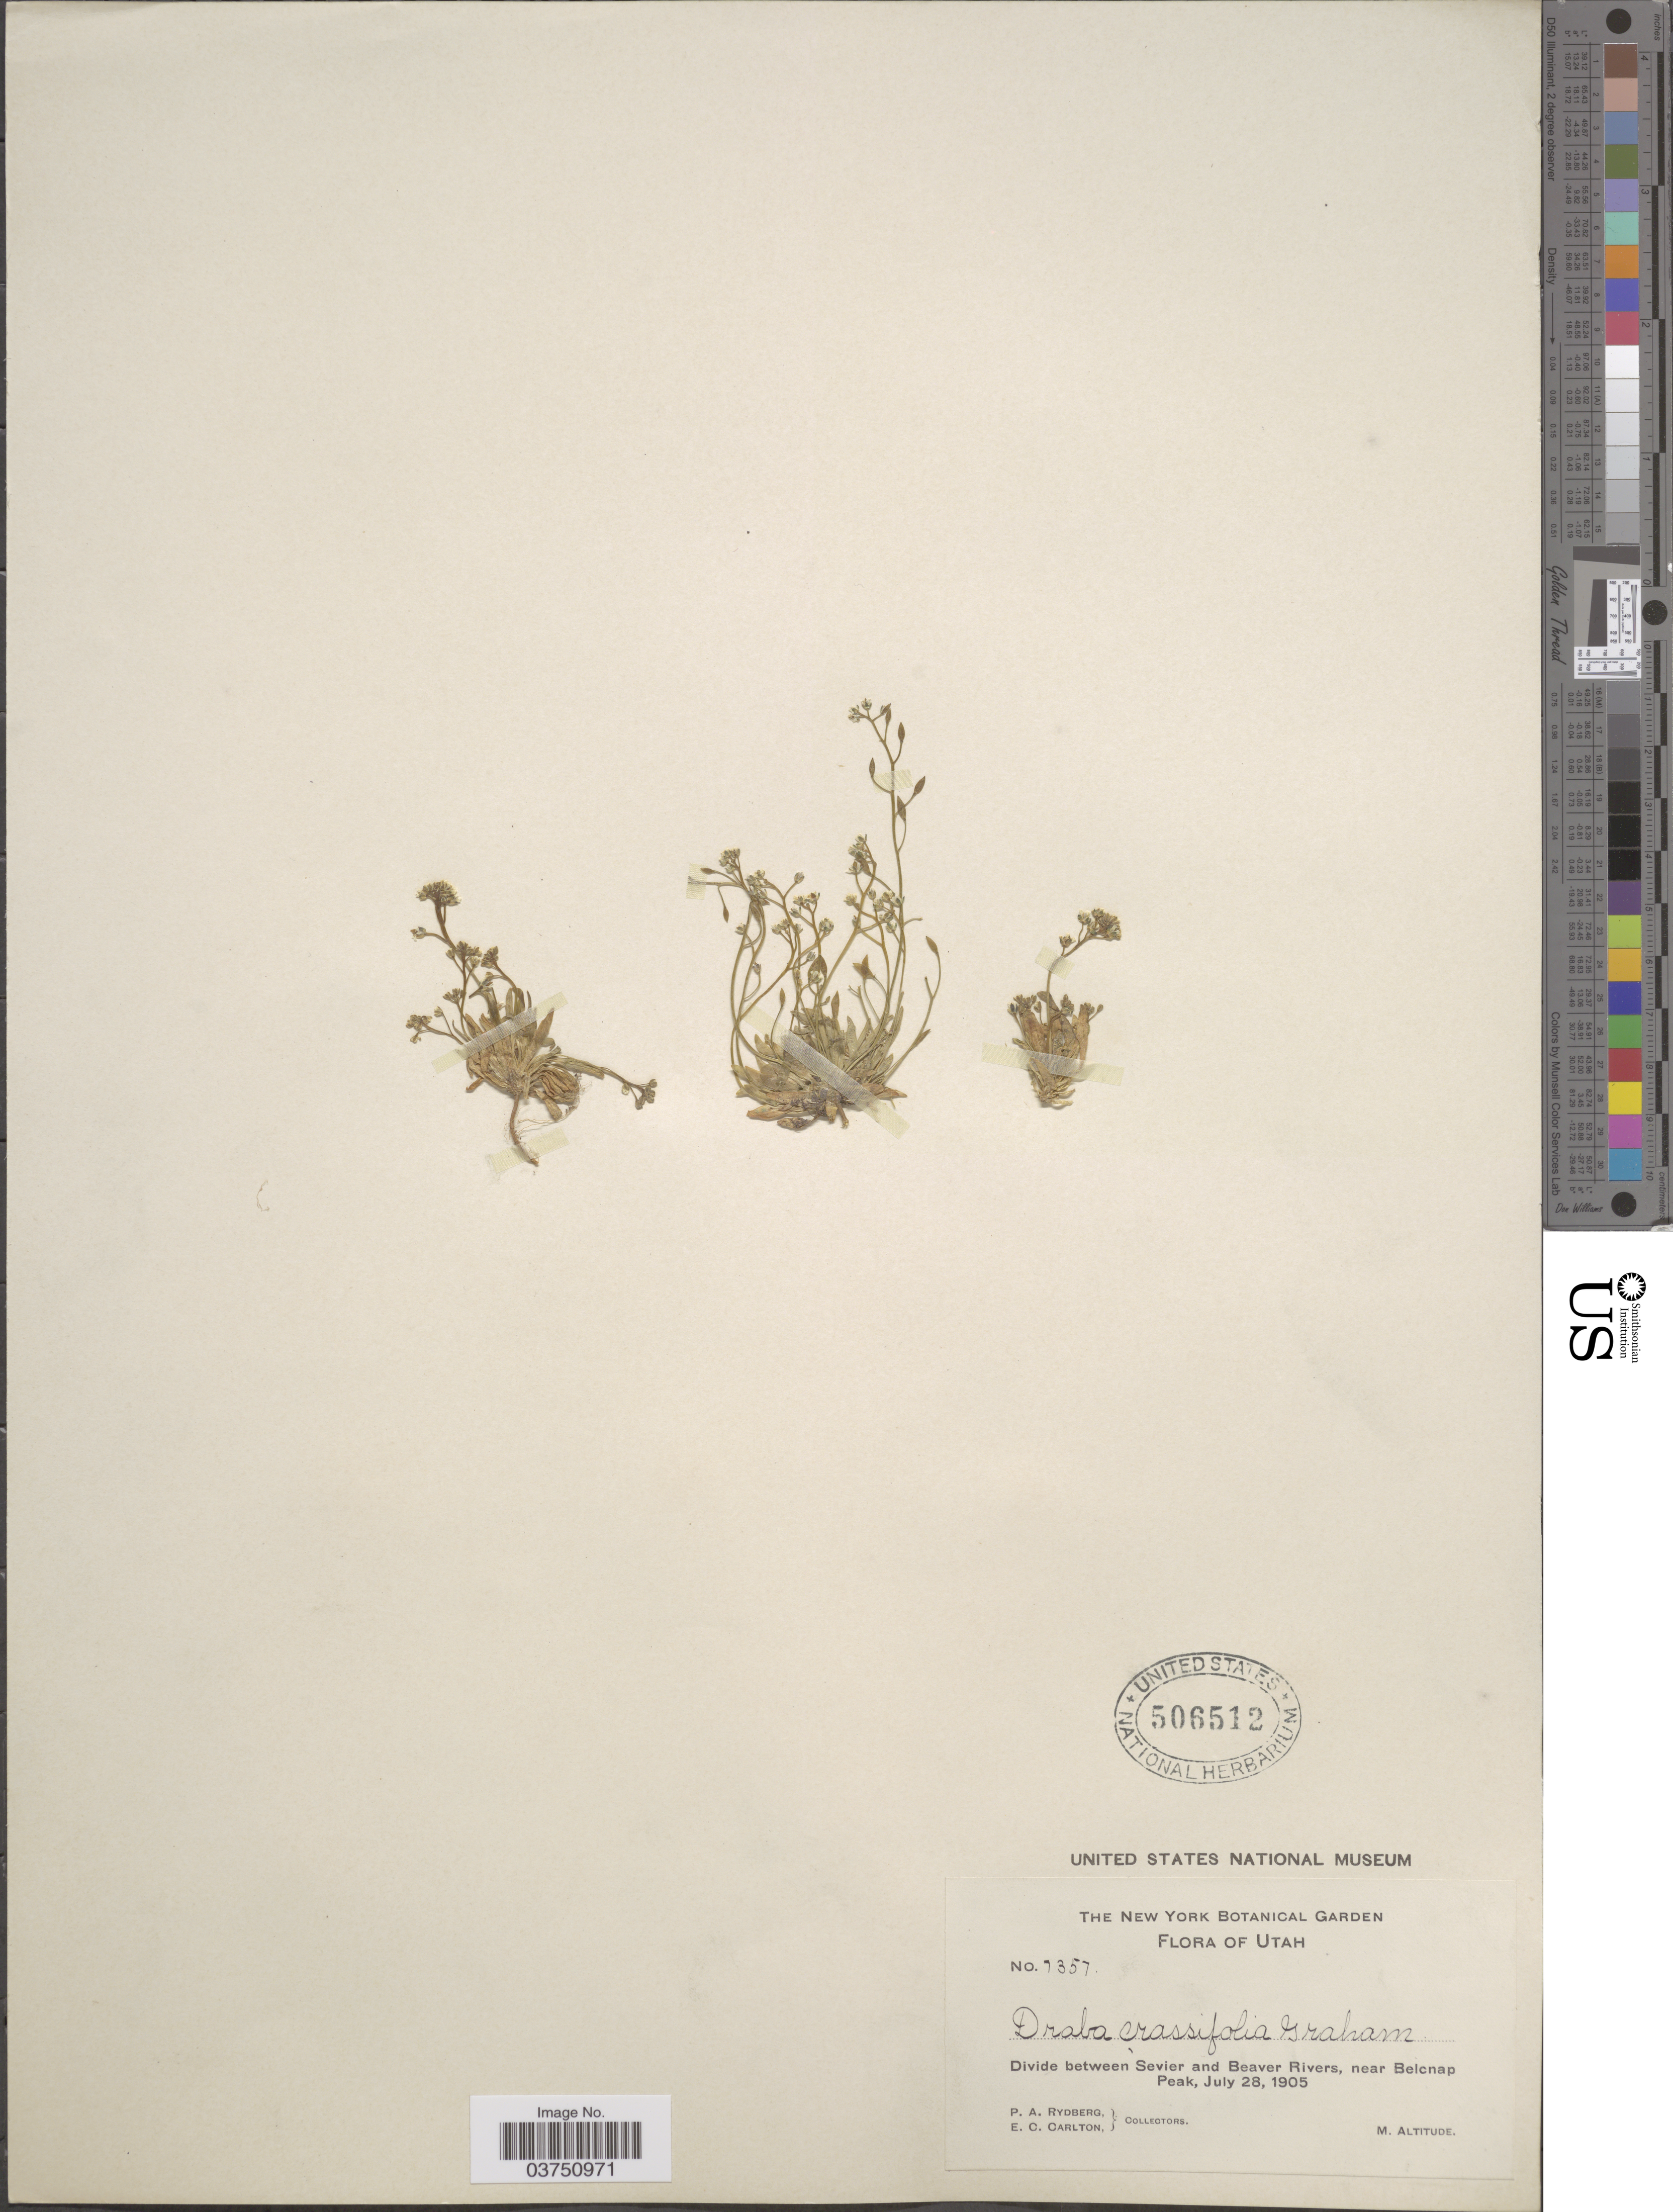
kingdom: Plantae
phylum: Tracheophyta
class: Magnoliopsida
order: Brassicales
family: Brassicaceae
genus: Draba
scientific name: Draba crassifolia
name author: Graham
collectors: P. A. Rydberg & E. Carlton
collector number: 7357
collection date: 1905-07-28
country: United States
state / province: Utah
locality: Divide between Sevier and Beaver Rivers, near Belcnap Peak.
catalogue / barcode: US 506512